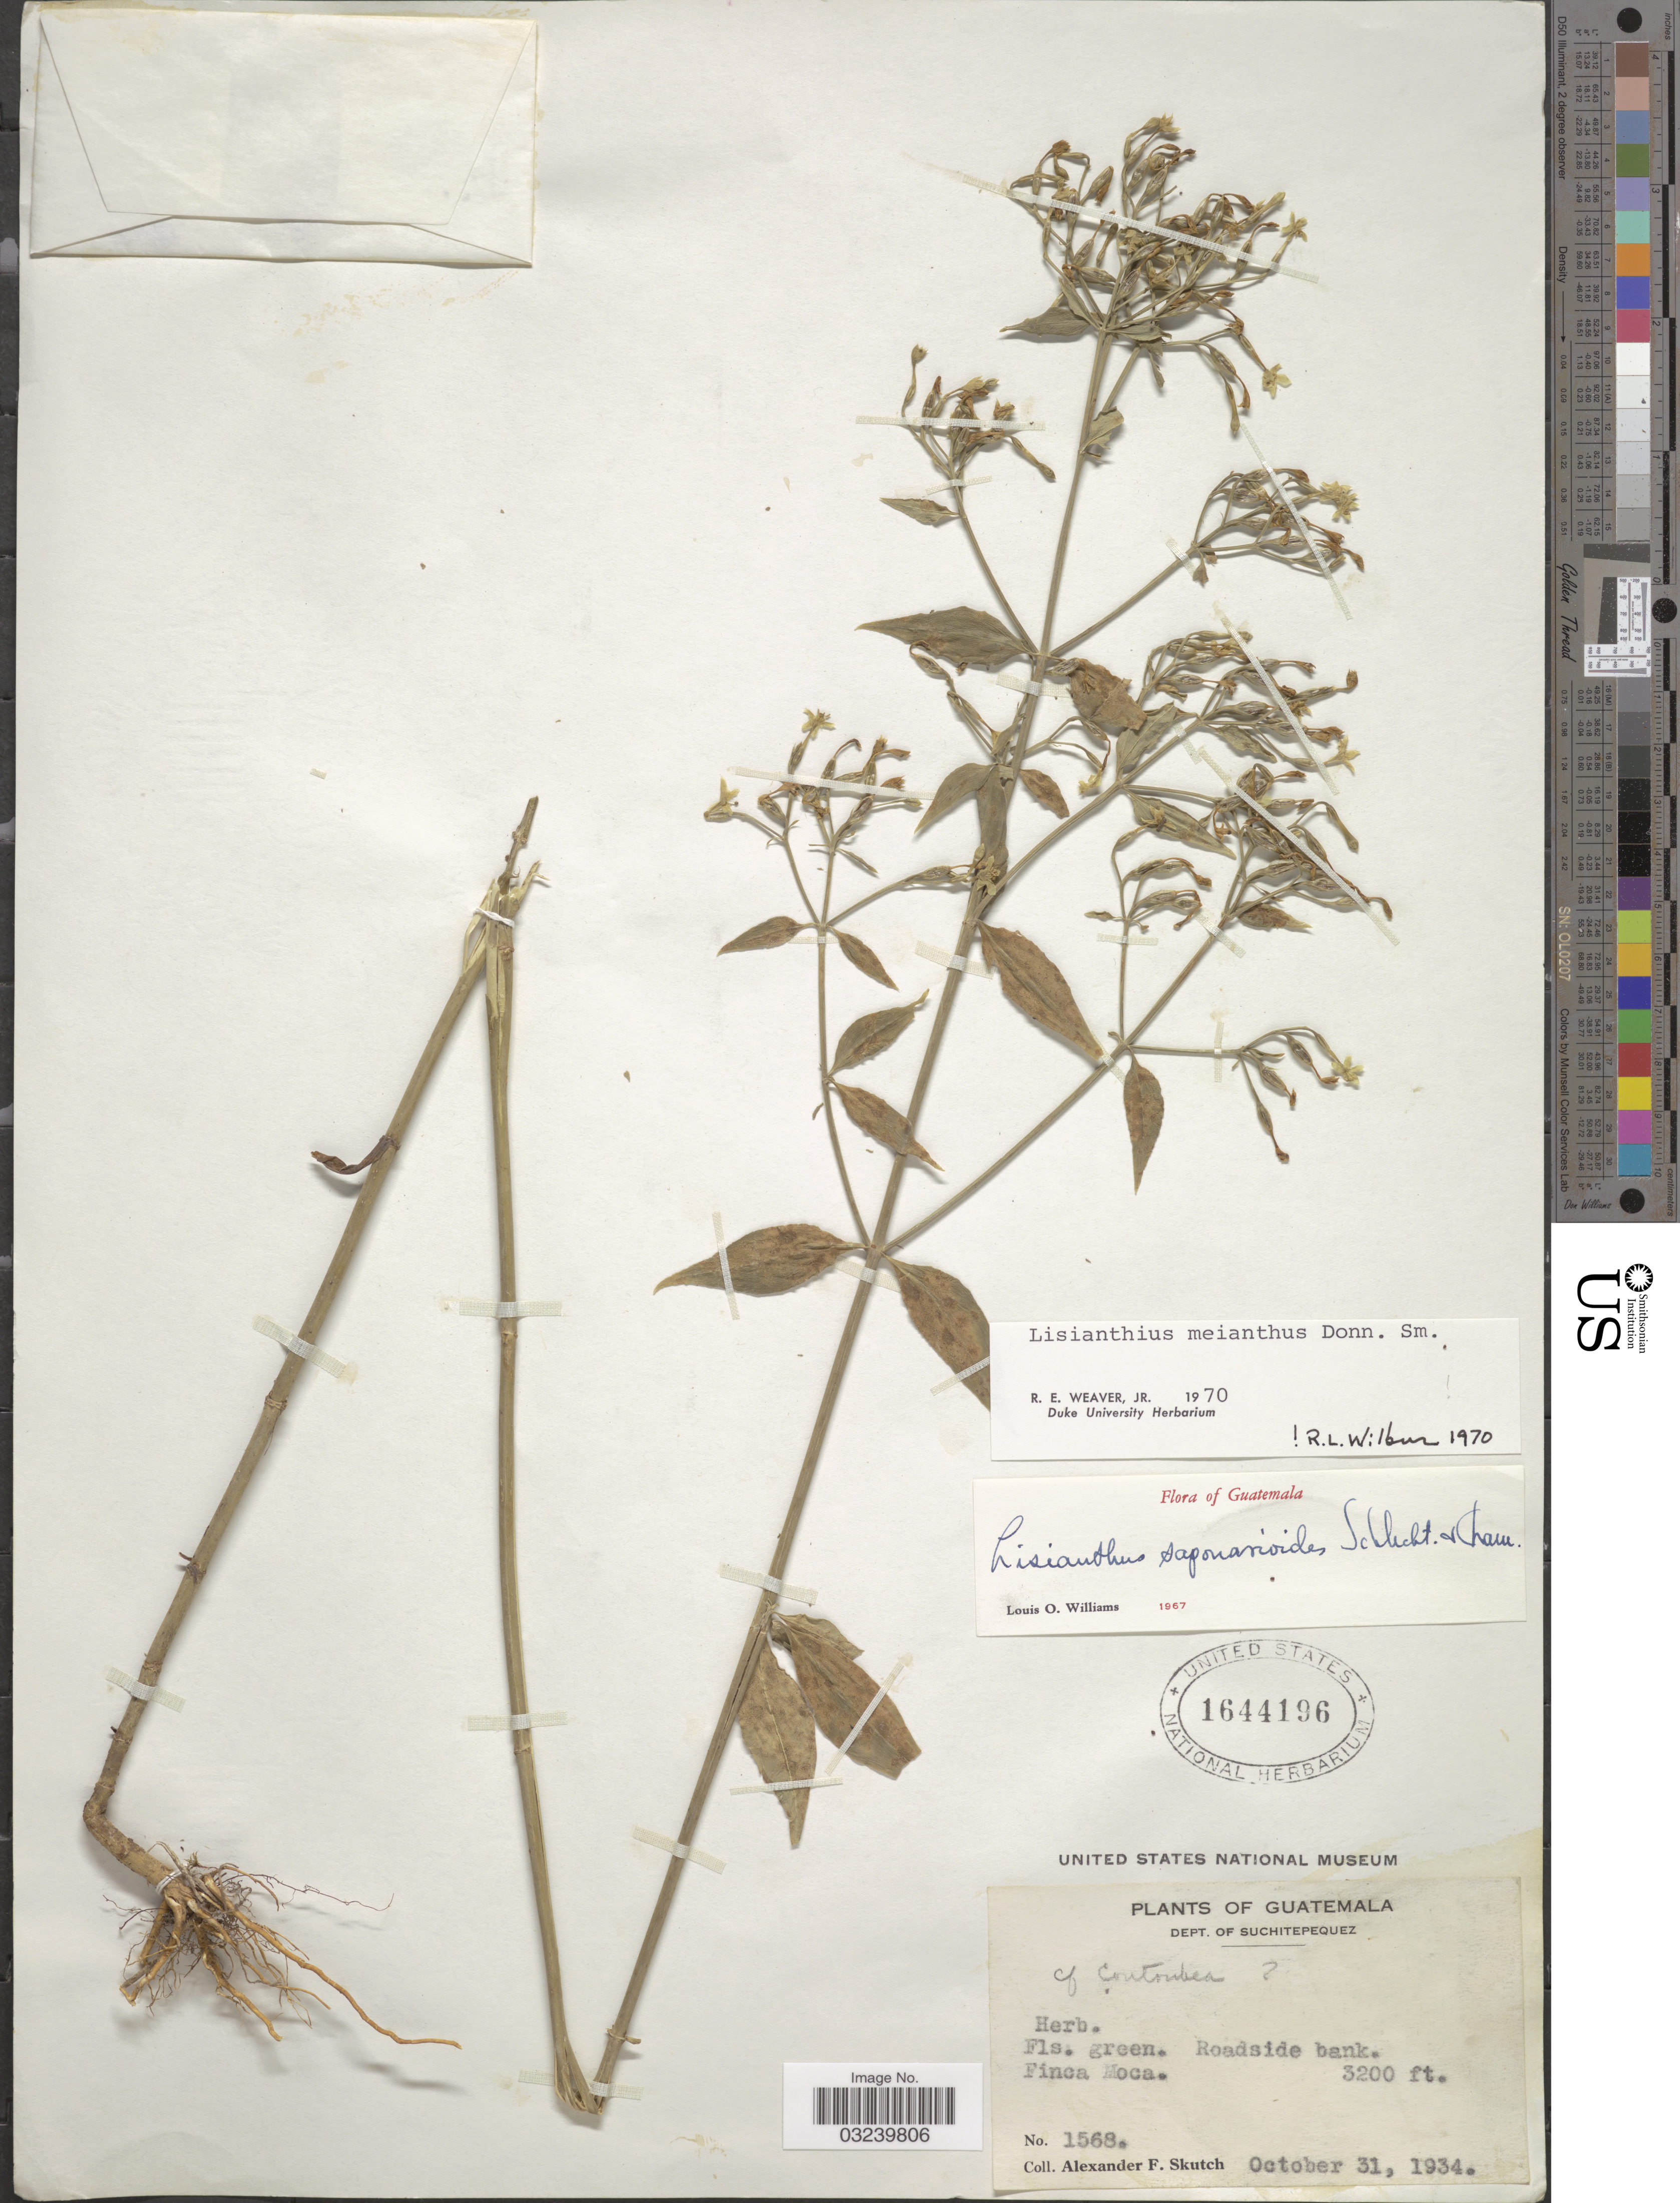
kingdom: Plantae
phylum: Tracheophyta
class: Magnoliopsida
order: Gentianales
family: Gentianaceae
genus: Lisianthius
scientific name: Lisianthius meianthus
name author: Donn. Sm.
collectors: A. F. Skutch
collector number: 1568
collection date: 1934-10-31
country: Guatemala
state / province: Suchitepéquez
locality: Dept. of Suchitepequez, Finca Moca.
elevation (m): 975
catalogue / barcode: US 1644196